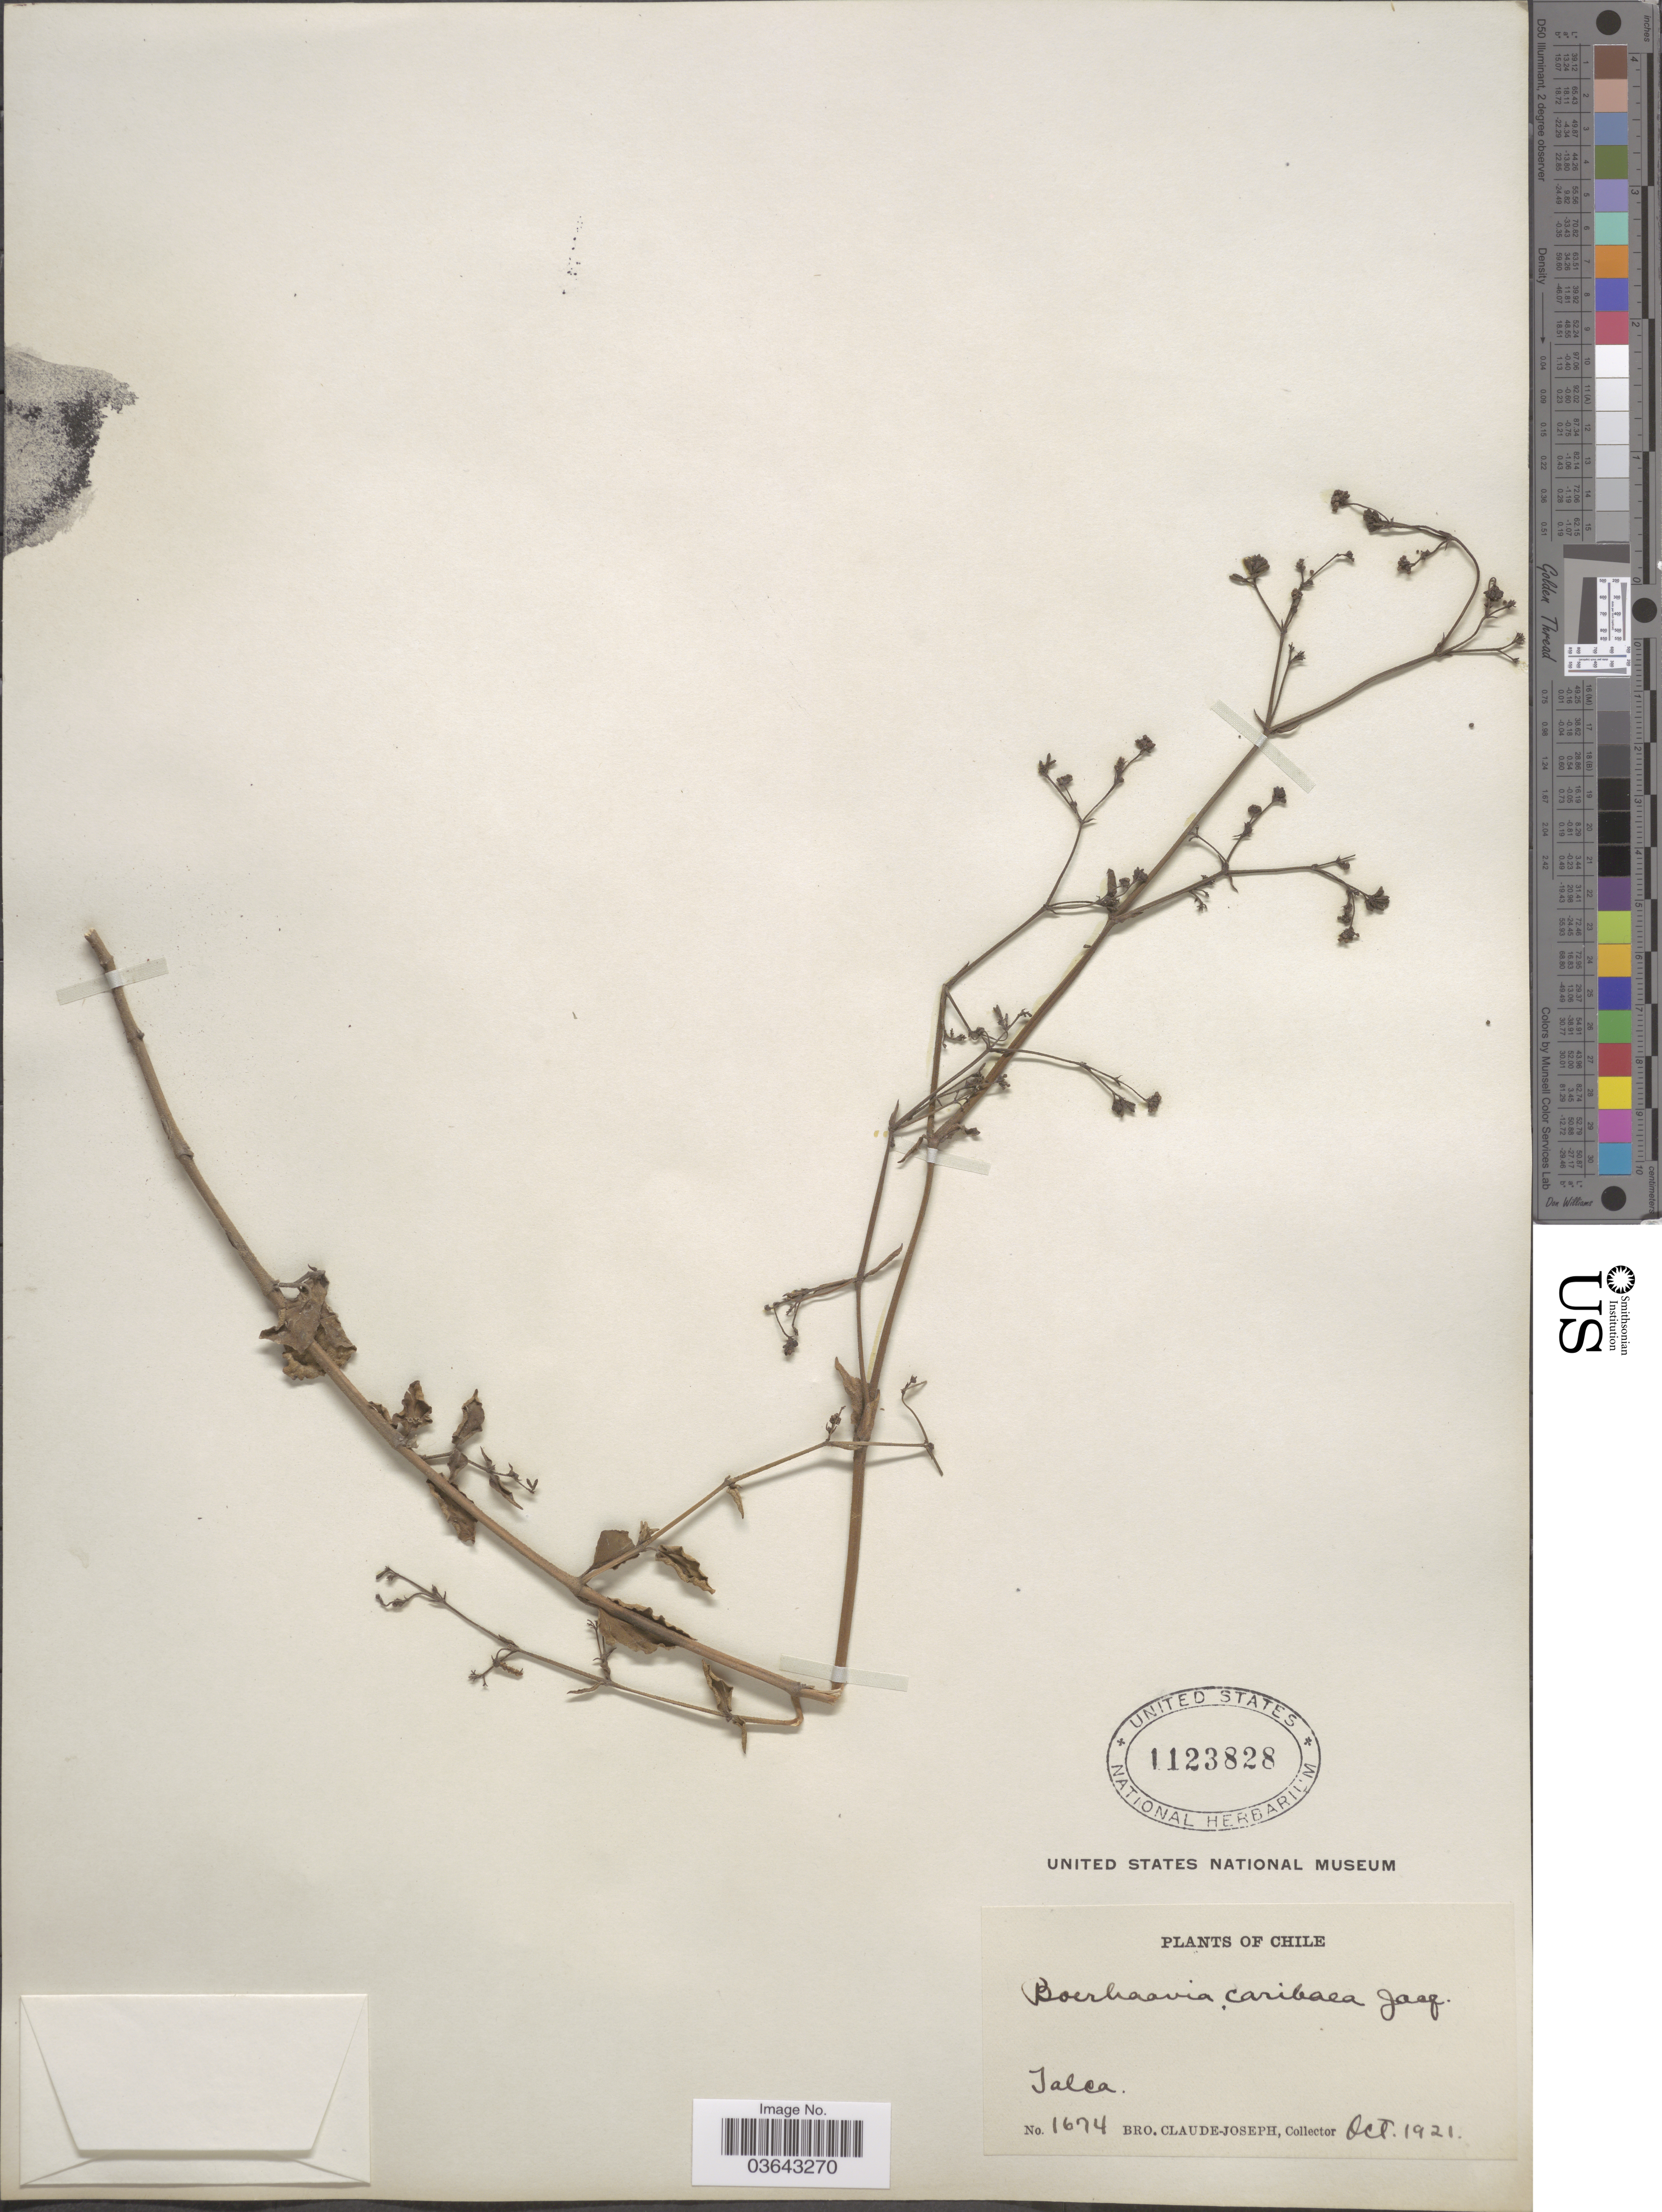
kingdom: Plantae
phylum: Tracheophyta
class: Magnoliopsida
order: Caryophyllales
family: Nyctaginaceae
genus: Boerhavia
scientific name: Boerhavia diffusa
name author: L.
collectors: Bro. Claude-Joseph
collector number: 1674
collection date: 1921-10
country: Chile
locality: Talca.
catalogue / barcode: US 1123828